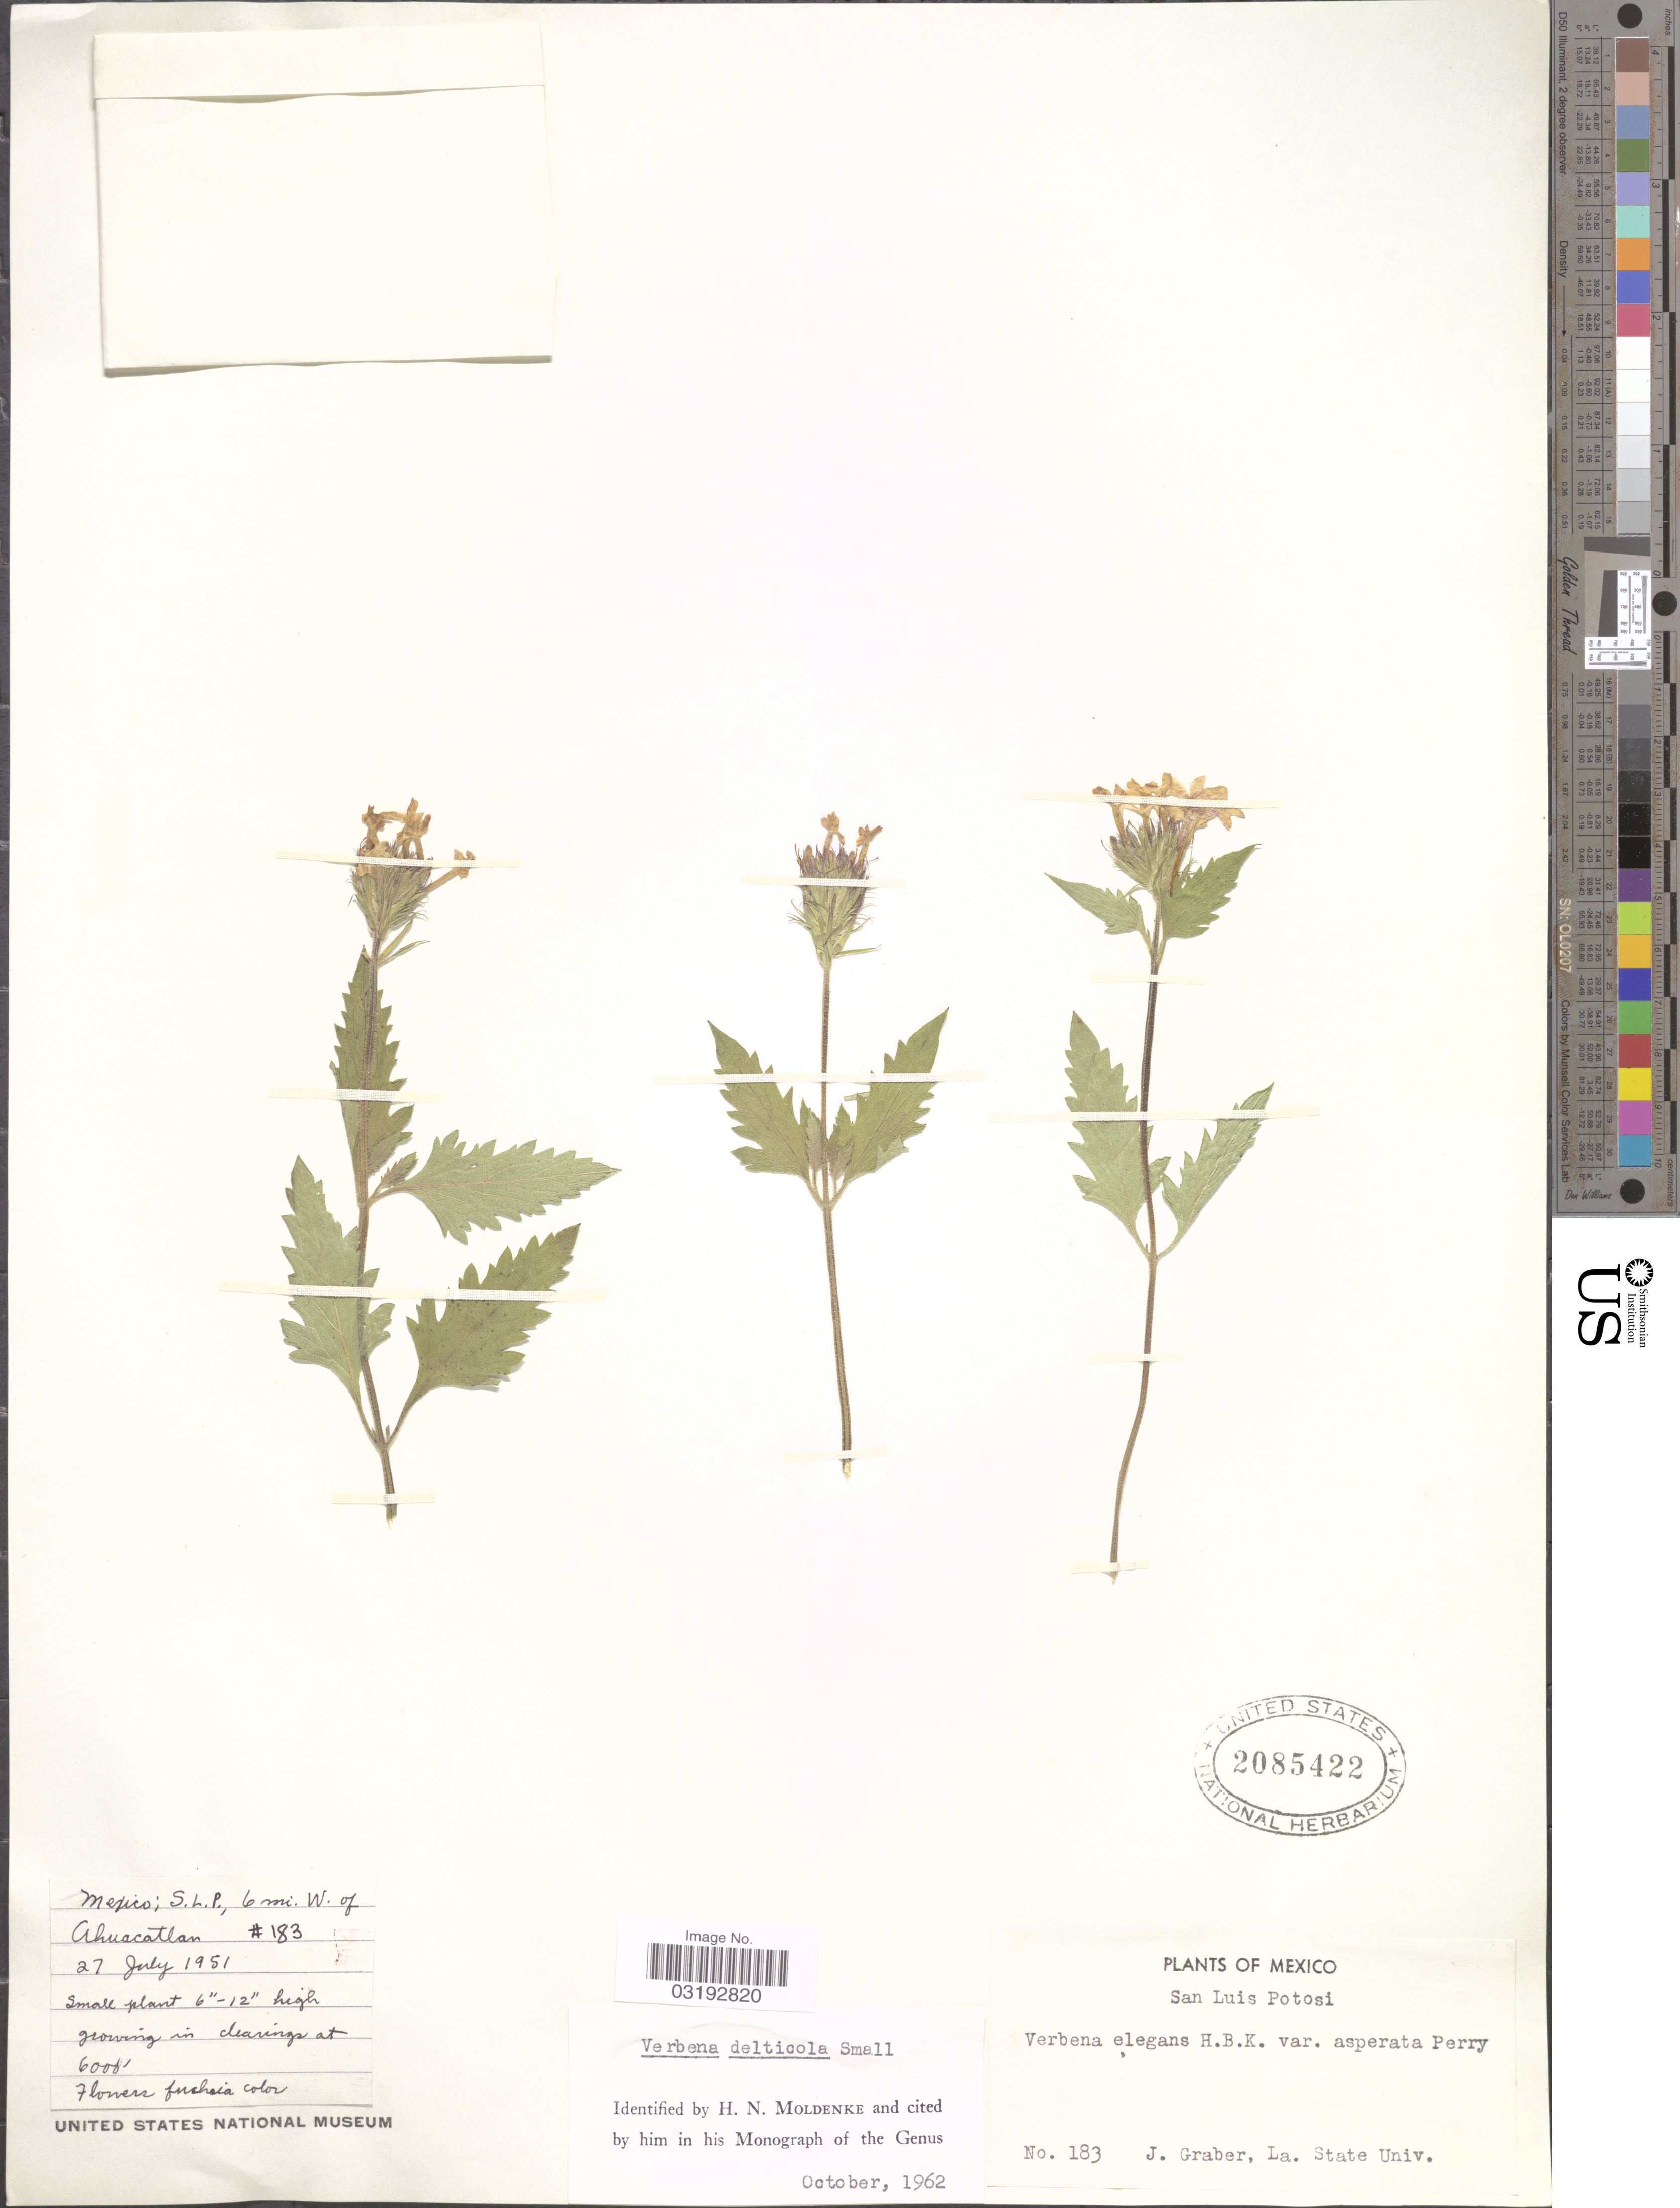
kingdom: Plantae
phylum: Tracheophyta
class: Magnoliopsida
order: Lamiales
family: Verbenaceae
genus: Verbena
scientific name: Verbena delticola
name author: Small ex Perry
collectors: J. Graber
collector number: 183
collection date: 1951-07-27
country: Mexico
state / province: San Luis Potosí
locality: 6 mi. W. of Ahuacatlan.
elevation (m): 1829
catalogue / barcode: US 2085422